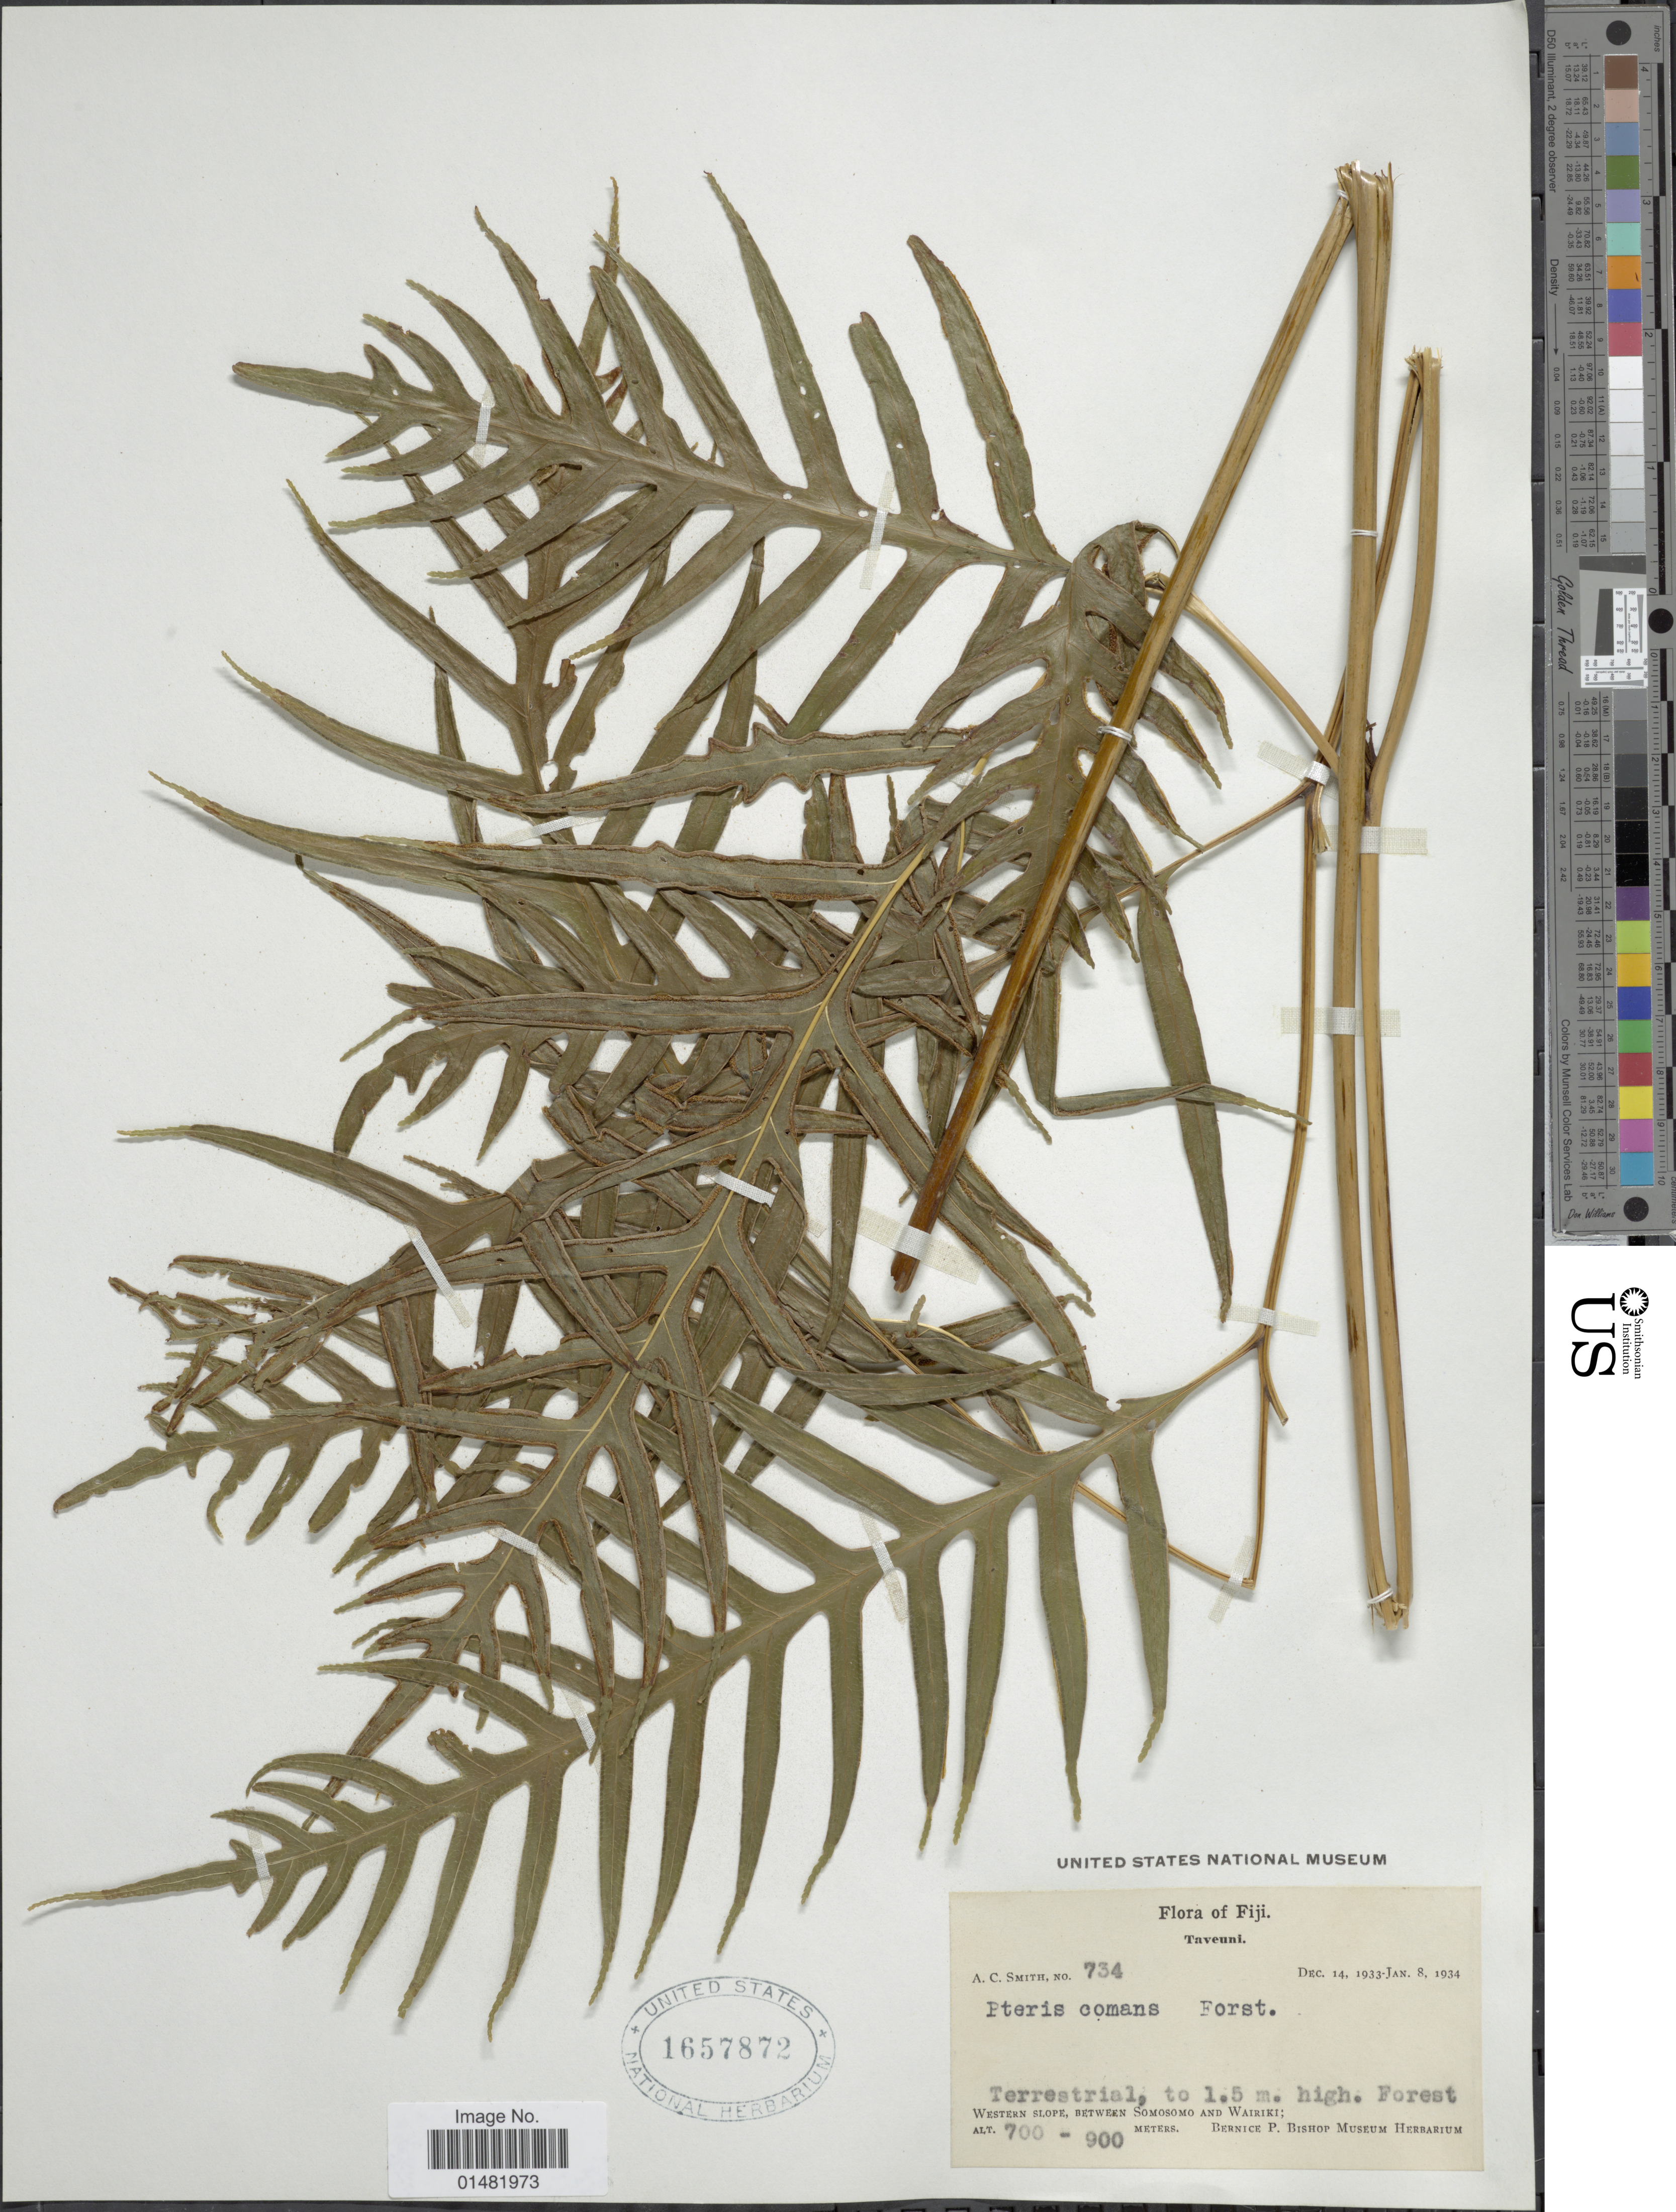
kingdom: Plantae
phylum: Tracheophyta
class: Polypodiopsida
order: Polypodiales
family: Pteridaceae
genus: Pteris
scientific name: Pteris comans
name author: G. Forst.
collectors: A. C. Smith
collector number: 734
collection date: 1933-12-14/1934-01-08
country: Fiji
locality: Taveuni, Western slope, between Somosomo and Wairiki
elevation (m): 700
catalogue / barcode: US 1657872